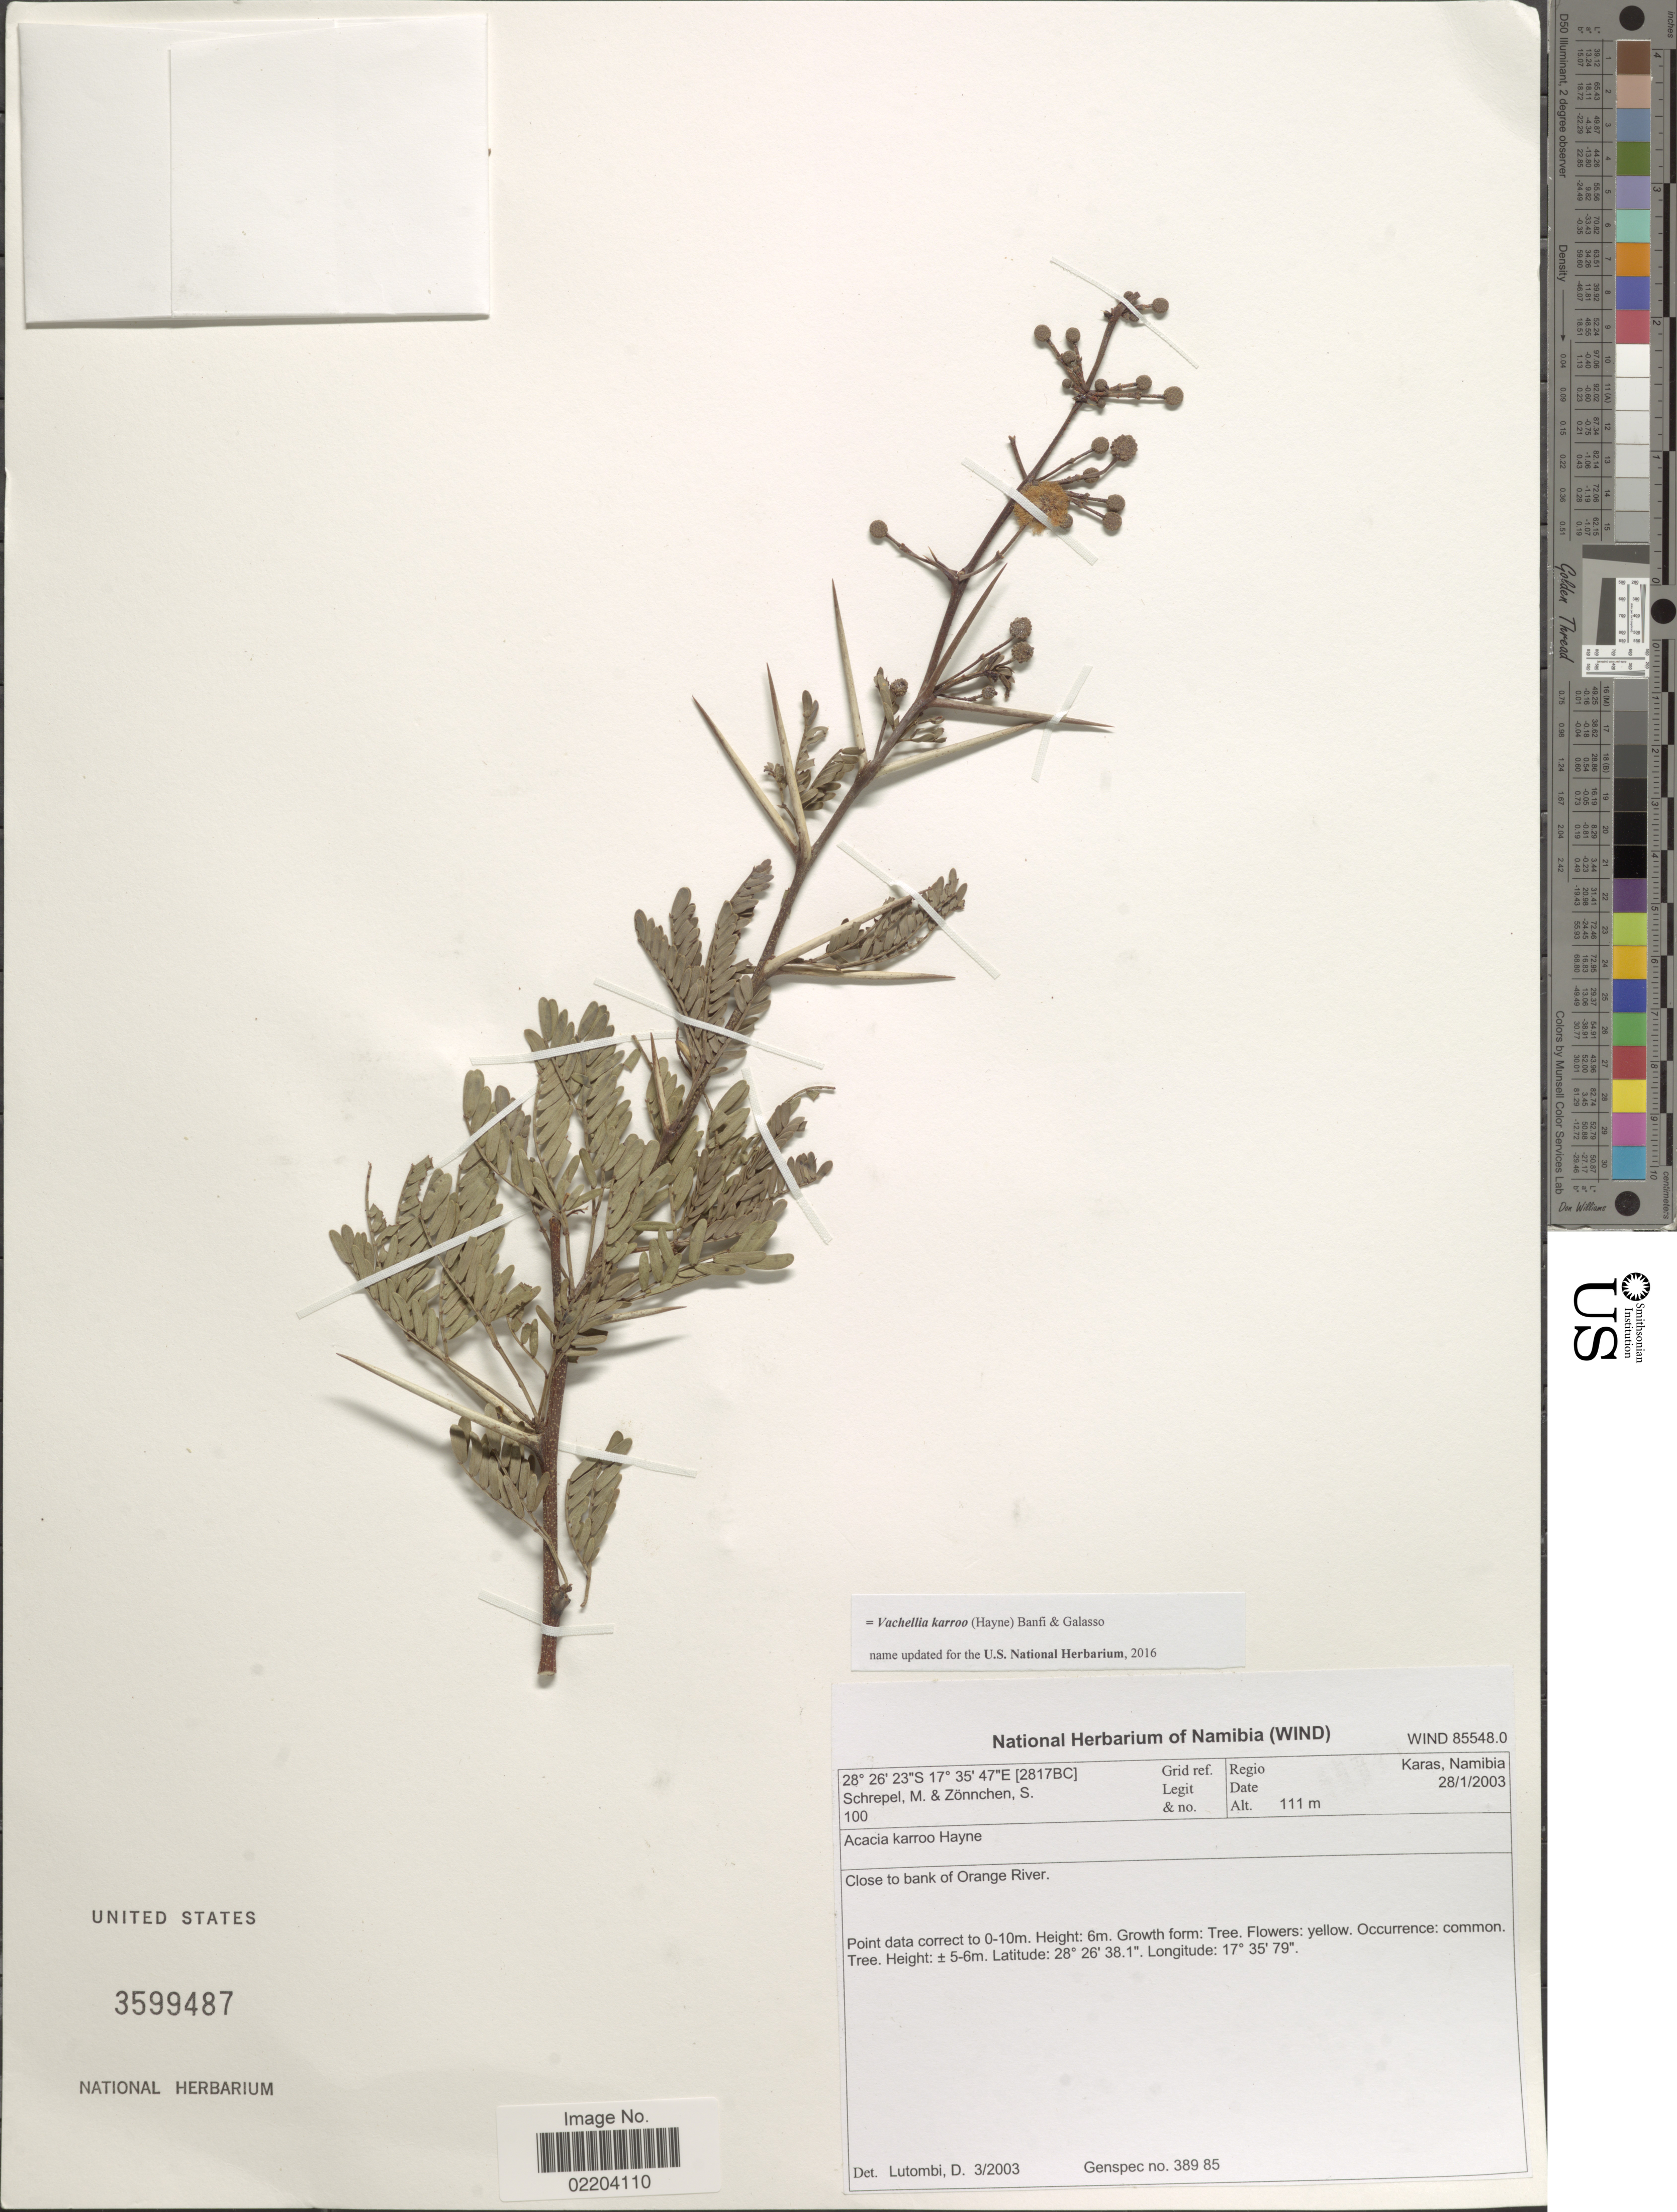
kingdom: Plantae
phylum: Tracheophyta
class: Magnoliopsida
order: Fabales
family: Fabaceae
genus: Vachellia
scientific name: Vachellia karroo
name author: (Hayne) Banfi & Galasso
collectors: M. Schrepel & S. Zonnchen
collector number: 100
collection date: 2003-01-28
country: Namibia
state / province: Karas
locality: Regio Karas, Namibia. Close to bank of Orange River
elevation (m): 111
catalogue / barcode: US 3599487